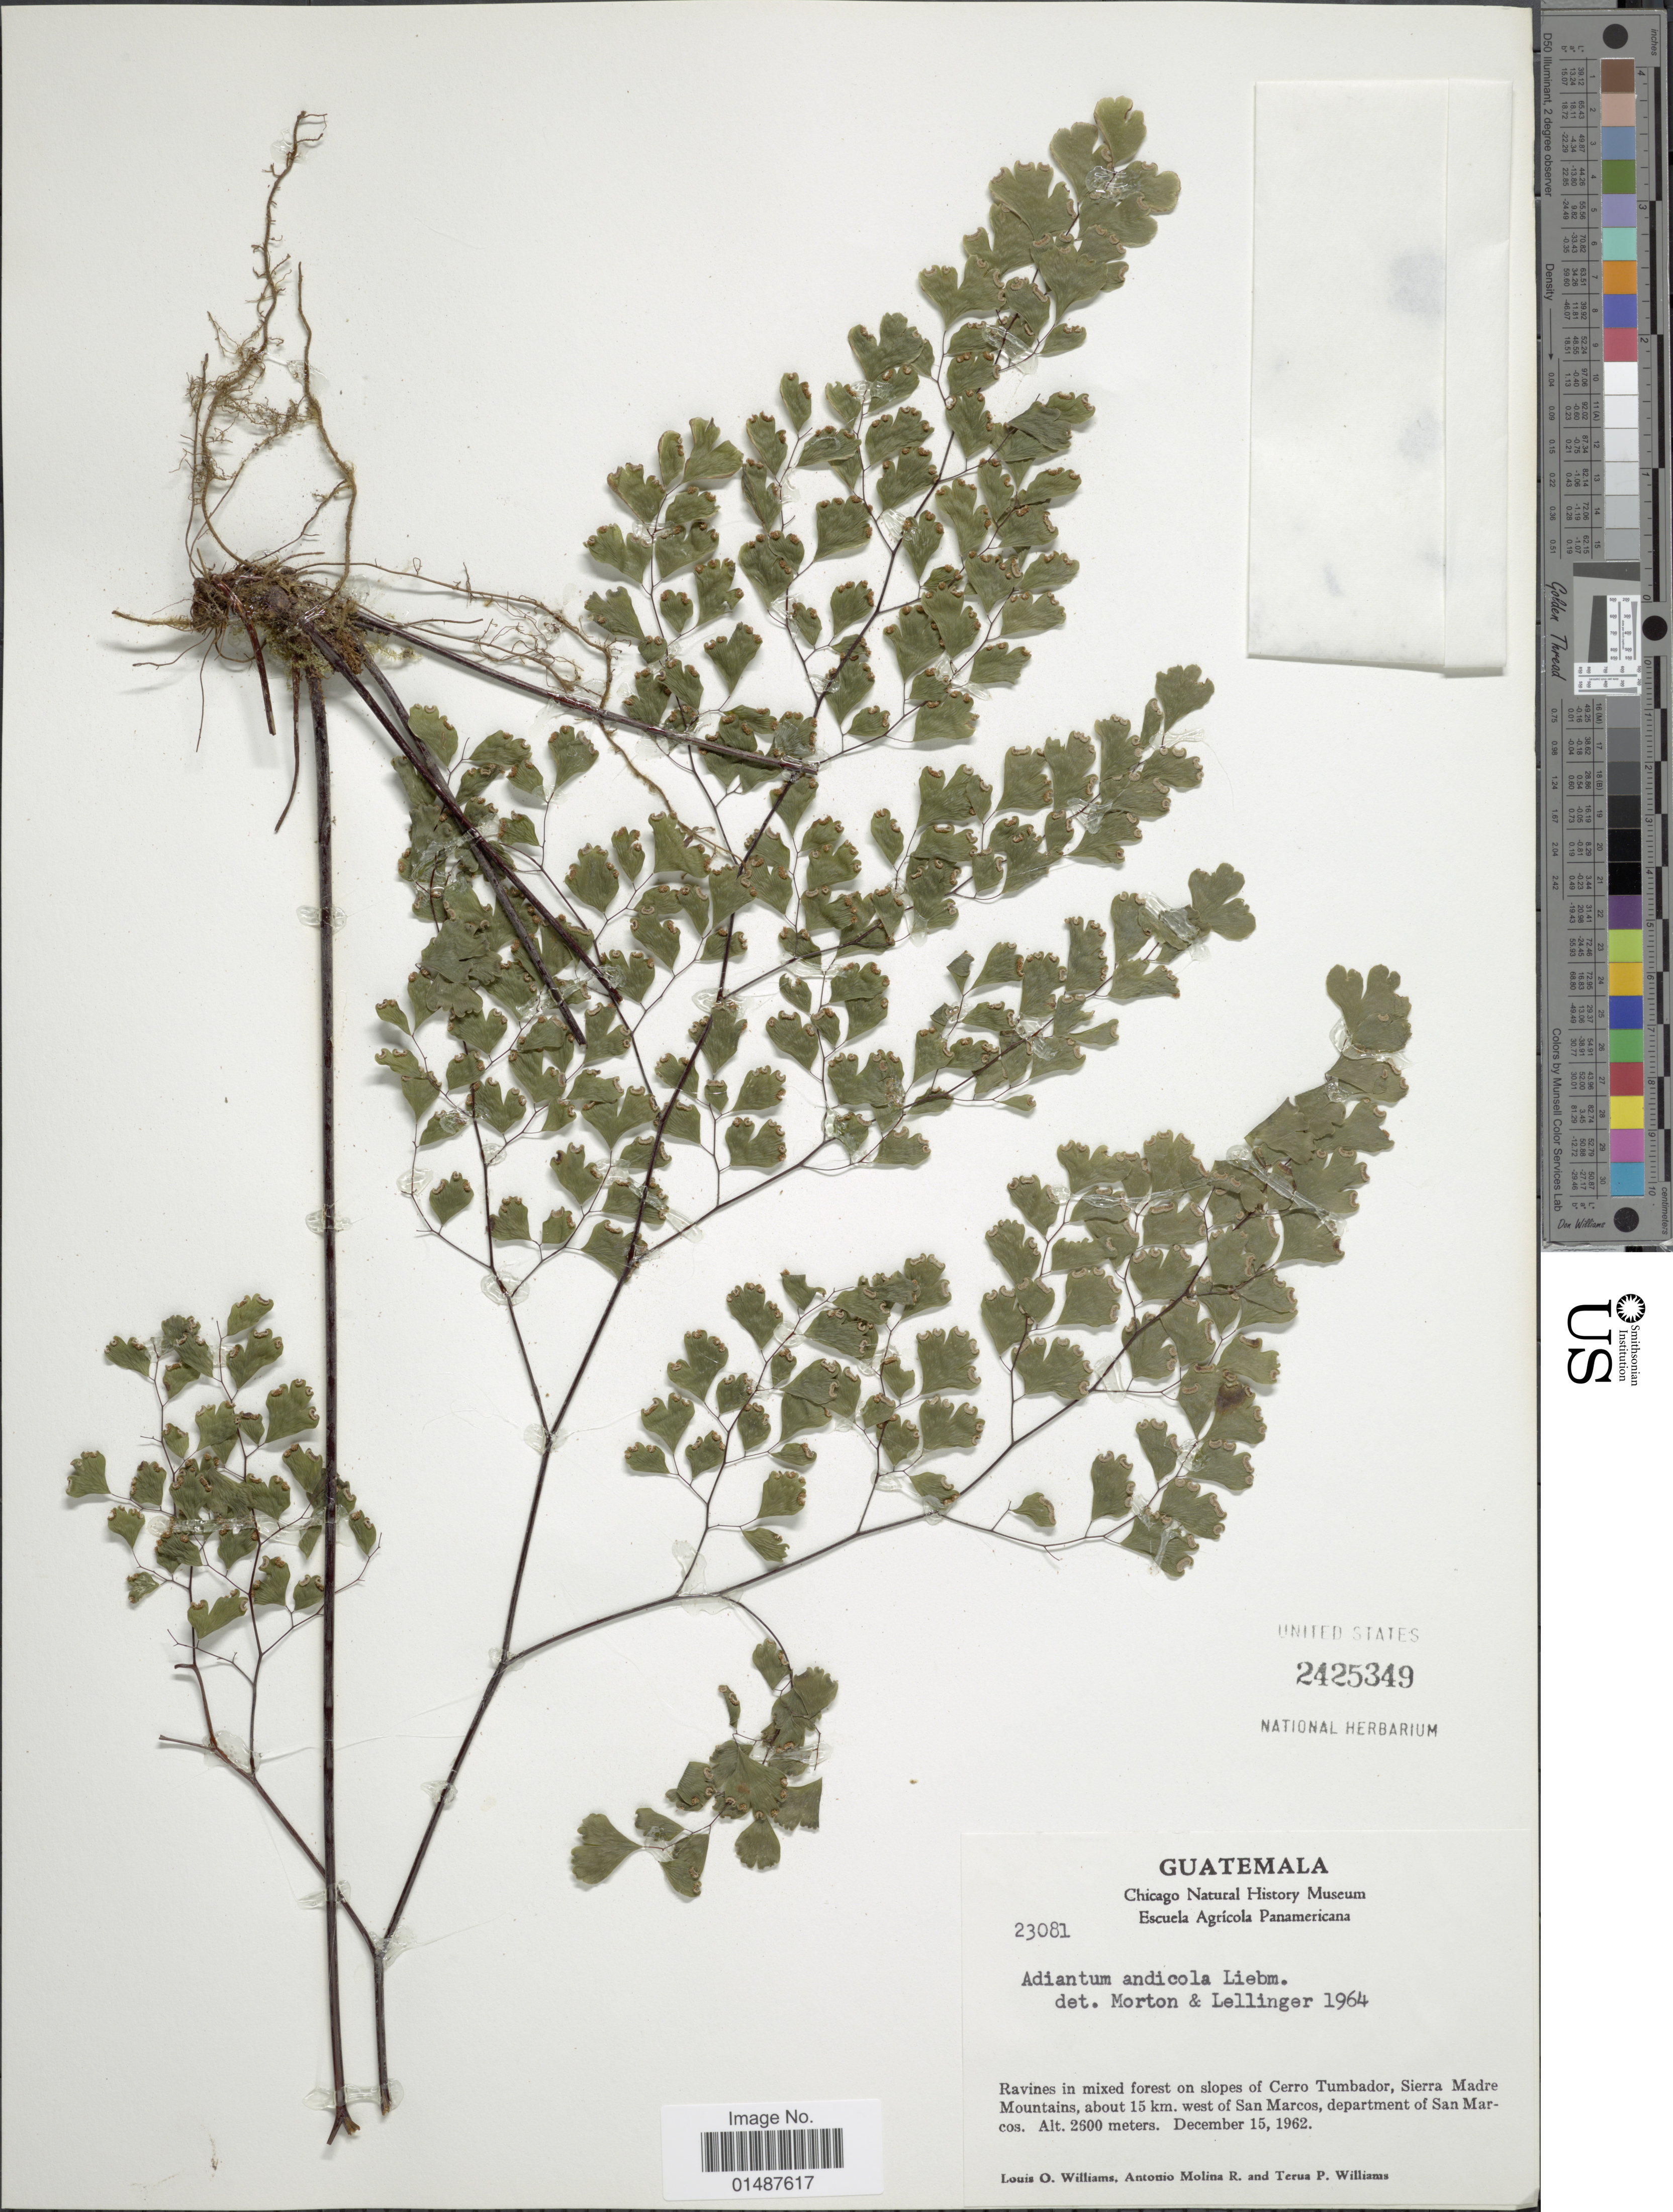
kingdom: Plantae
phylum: Tracheophyta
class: Polypodiopsida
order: Polypodiales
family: Pteridaceae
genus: Adiantum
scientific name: Adiantum andicola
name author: Liebm.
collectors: L. O. Williams, A. Molina R. & P. T. Williams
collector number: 23081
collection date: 1962-12-15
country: Guatemala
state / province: San Marcos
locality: Ravines in mixed forest o slopes of Cero Tumbador, Sierra Madre Mountains, about 15 km. west of San Marcos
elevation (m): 2600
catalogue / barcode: US 2425349